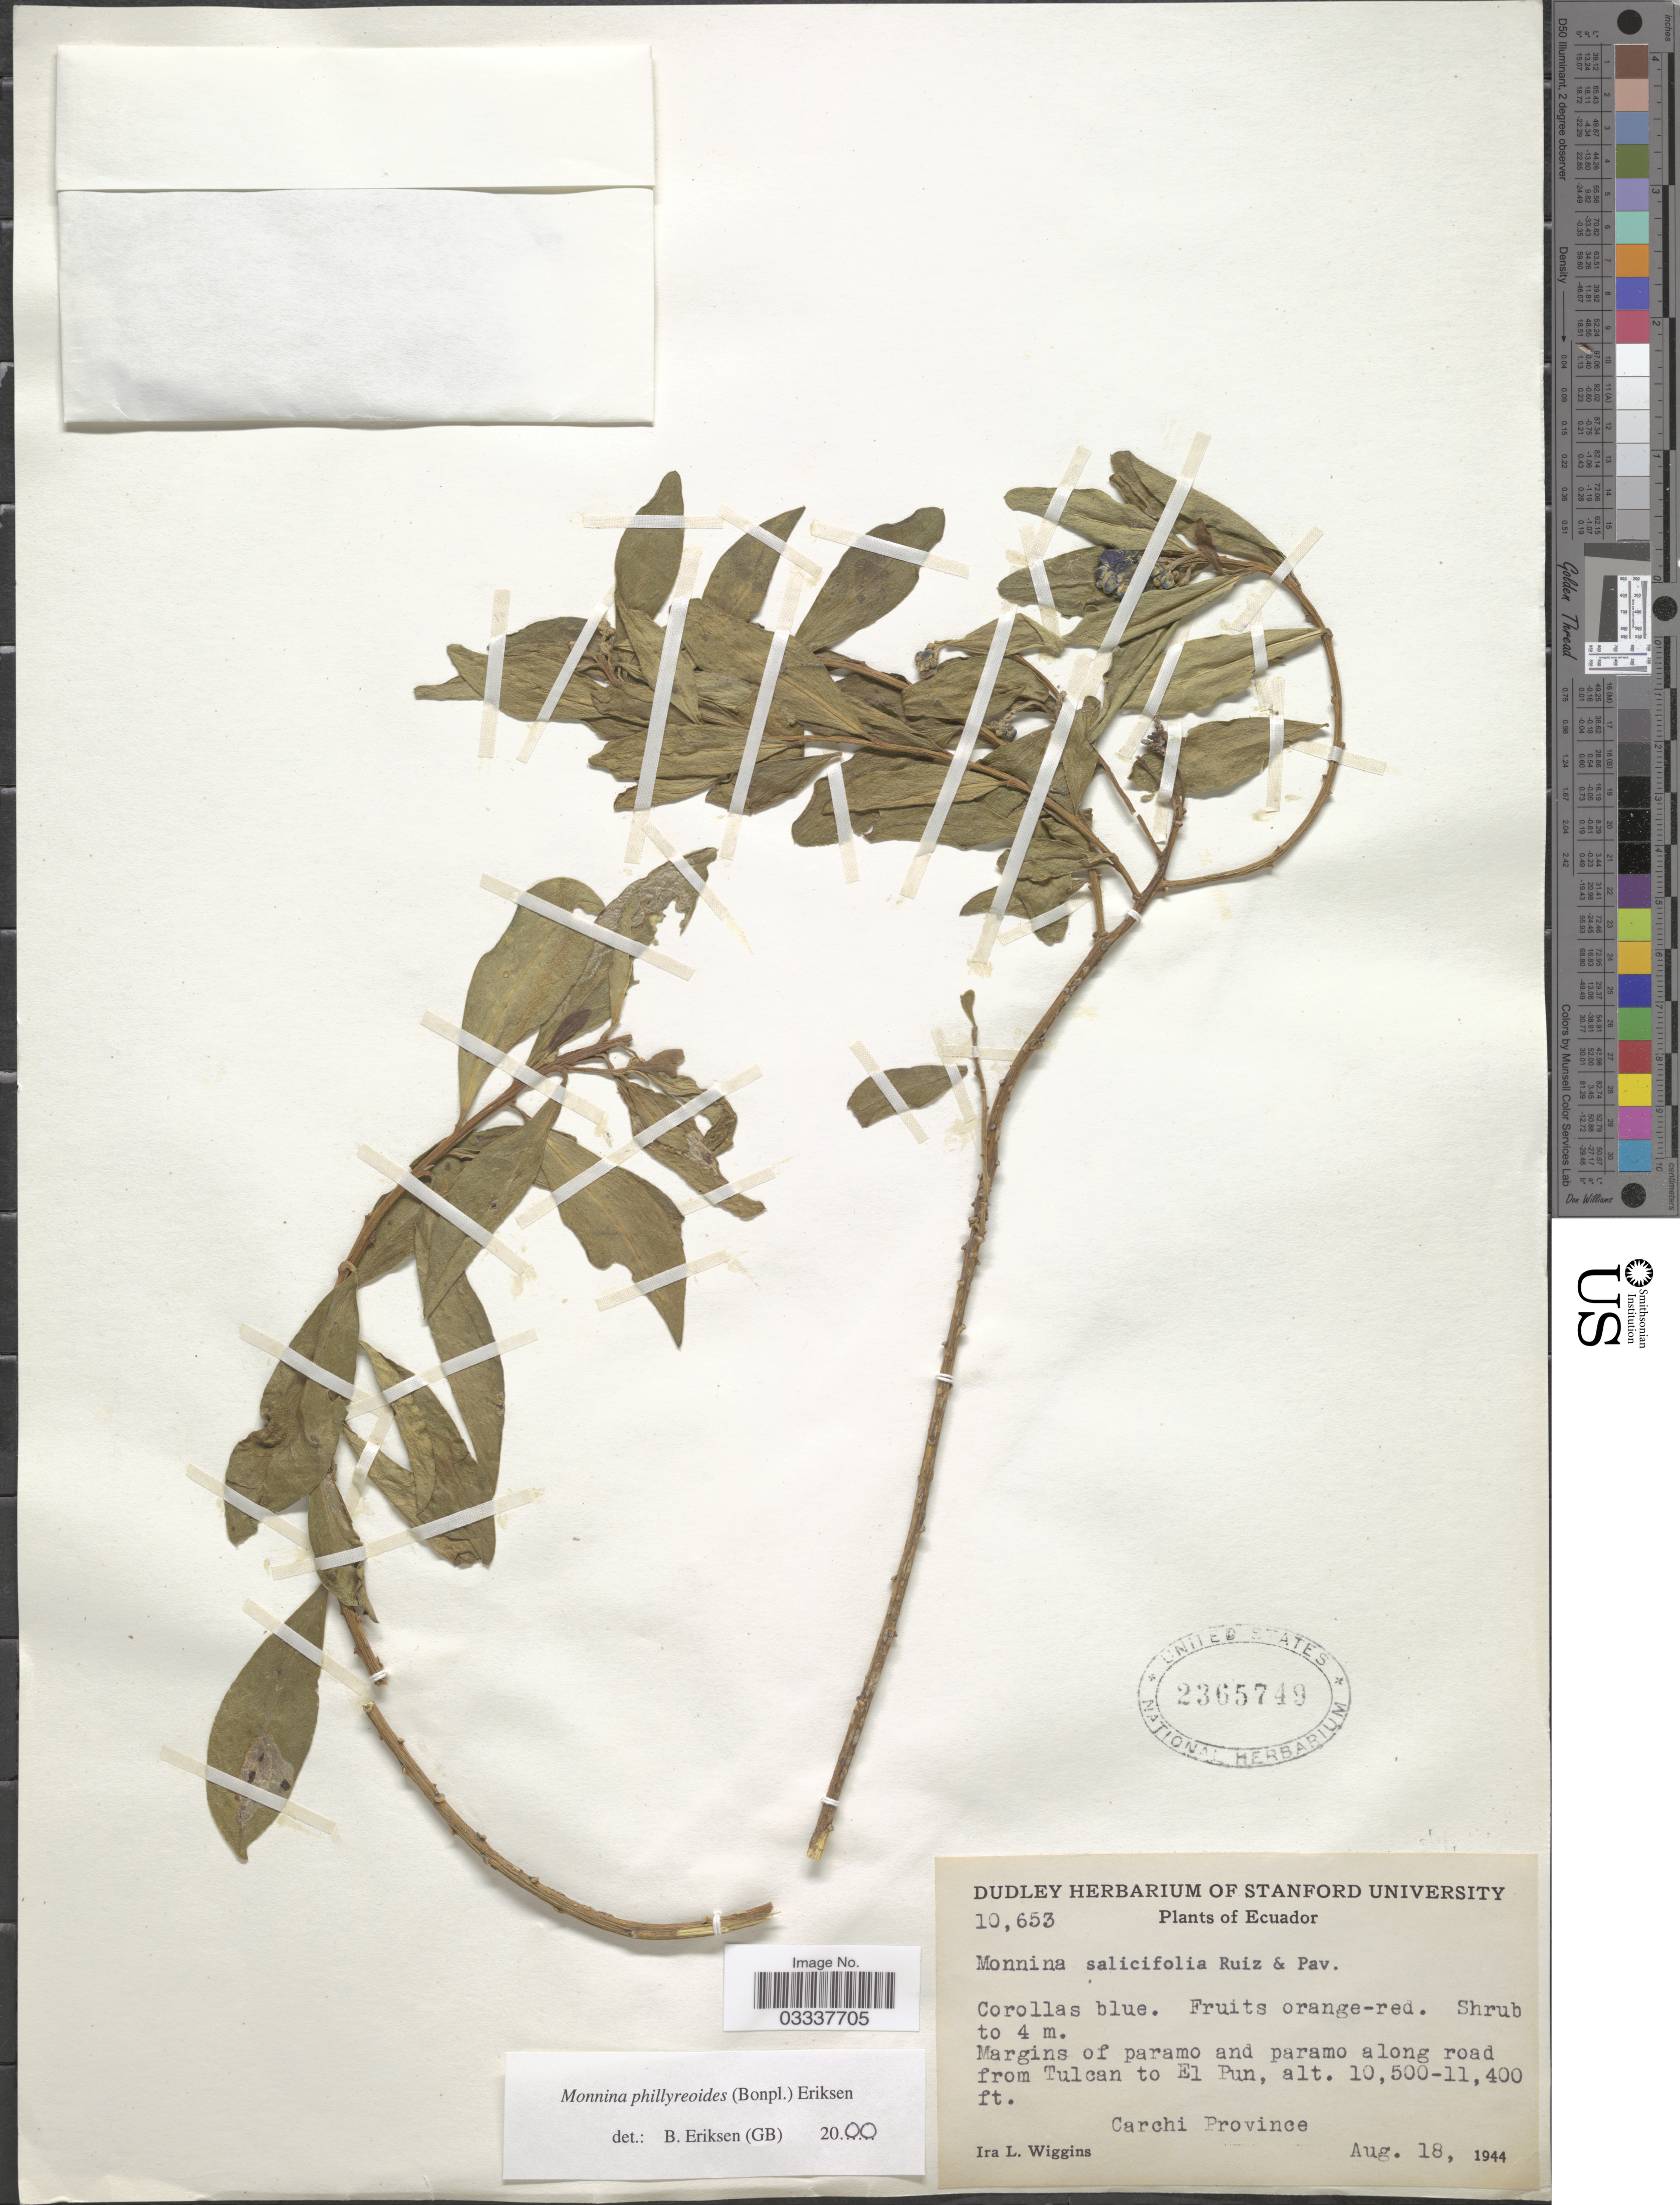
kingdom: Plantae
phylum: Tracheophyta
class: Magnoliopsida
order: Fabales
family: Polygalaceae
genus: Monnina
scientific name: Monnina phillyreoides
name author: (Bonpl.) B. Eriksen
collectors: I. L. Wiggins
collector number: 10653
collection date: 1944-08-18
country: Ecuador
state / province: Carchi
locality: Margins of paramo and paramo along road from Tulcan to El Pun.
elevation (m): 3200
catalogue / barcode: US 2365749